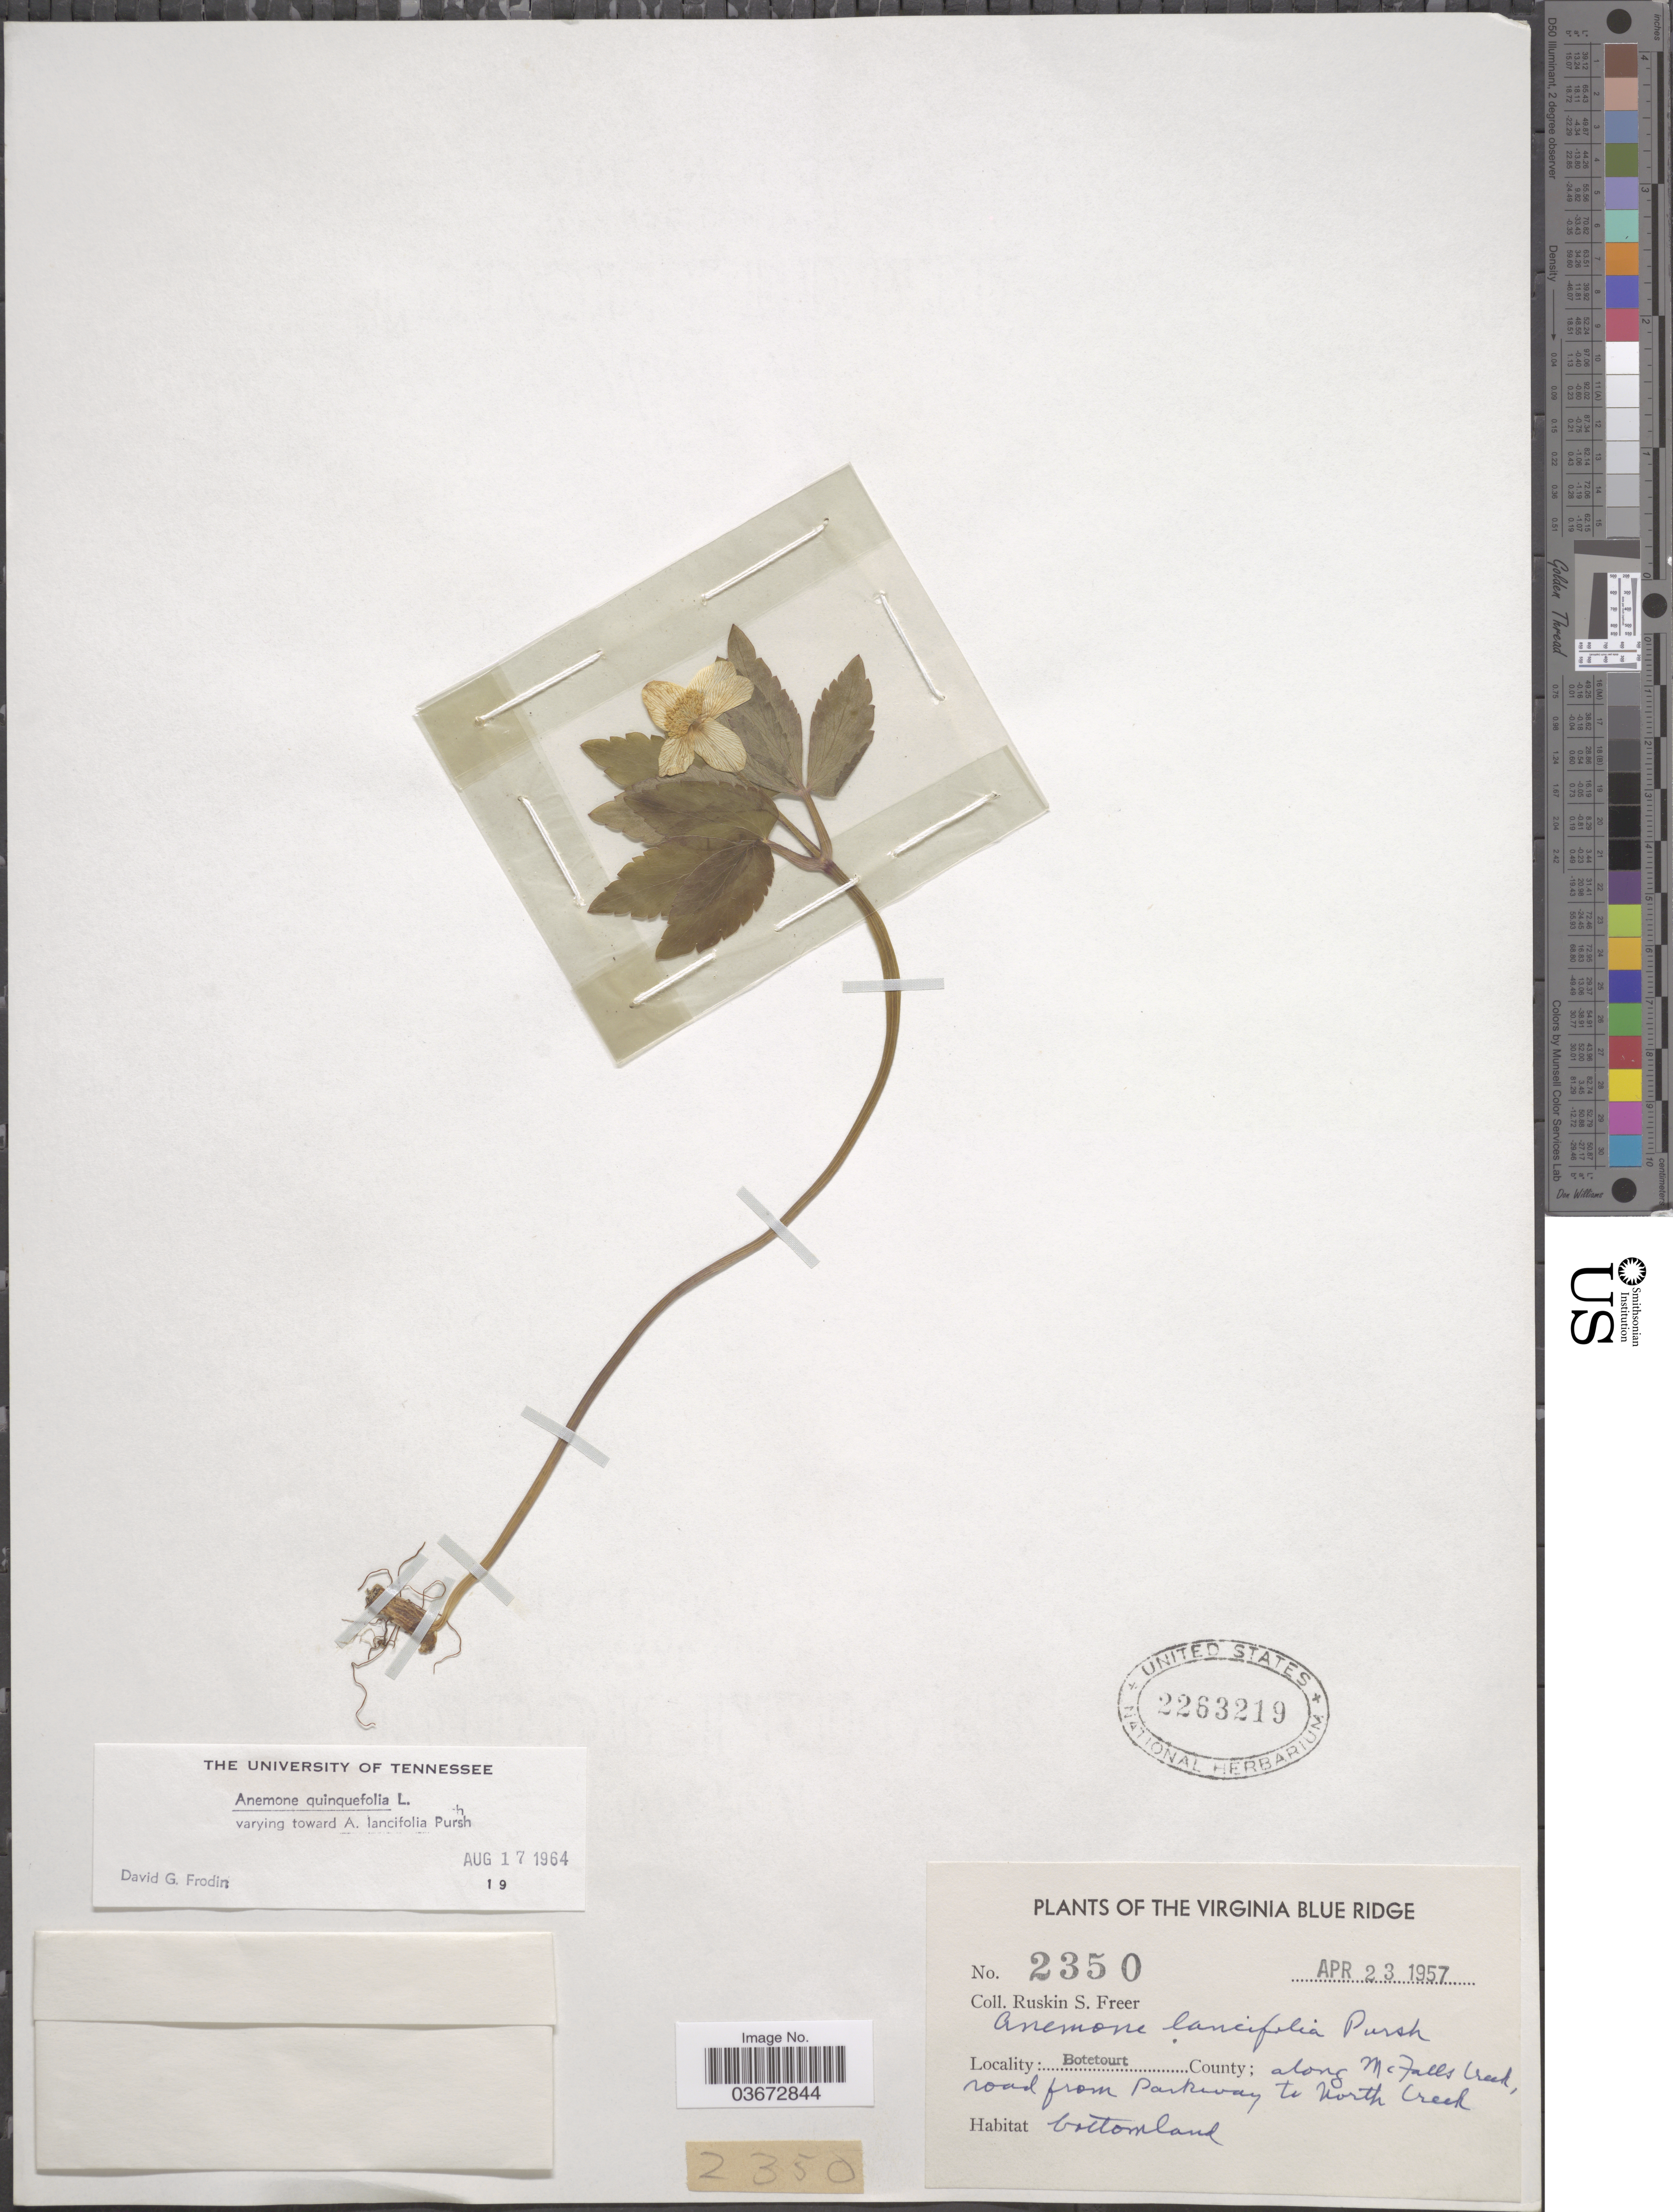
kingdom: Plantae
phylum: Tracheophyta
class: Magnoliopsida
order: Ranunculales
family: Ranunculaceae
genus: Anemone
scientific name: Anemone quinquefolia var. lancifolia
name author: (Pursh) Fosberg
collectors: R. Freer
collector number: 2350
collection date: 1957-04-23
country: United States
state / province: Virginia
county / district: Botetourt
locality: The Virginia Blue Ridge. Botetourt County; along McFalls Creek, road from Parkway to North Creek.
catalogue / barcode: US 2263219